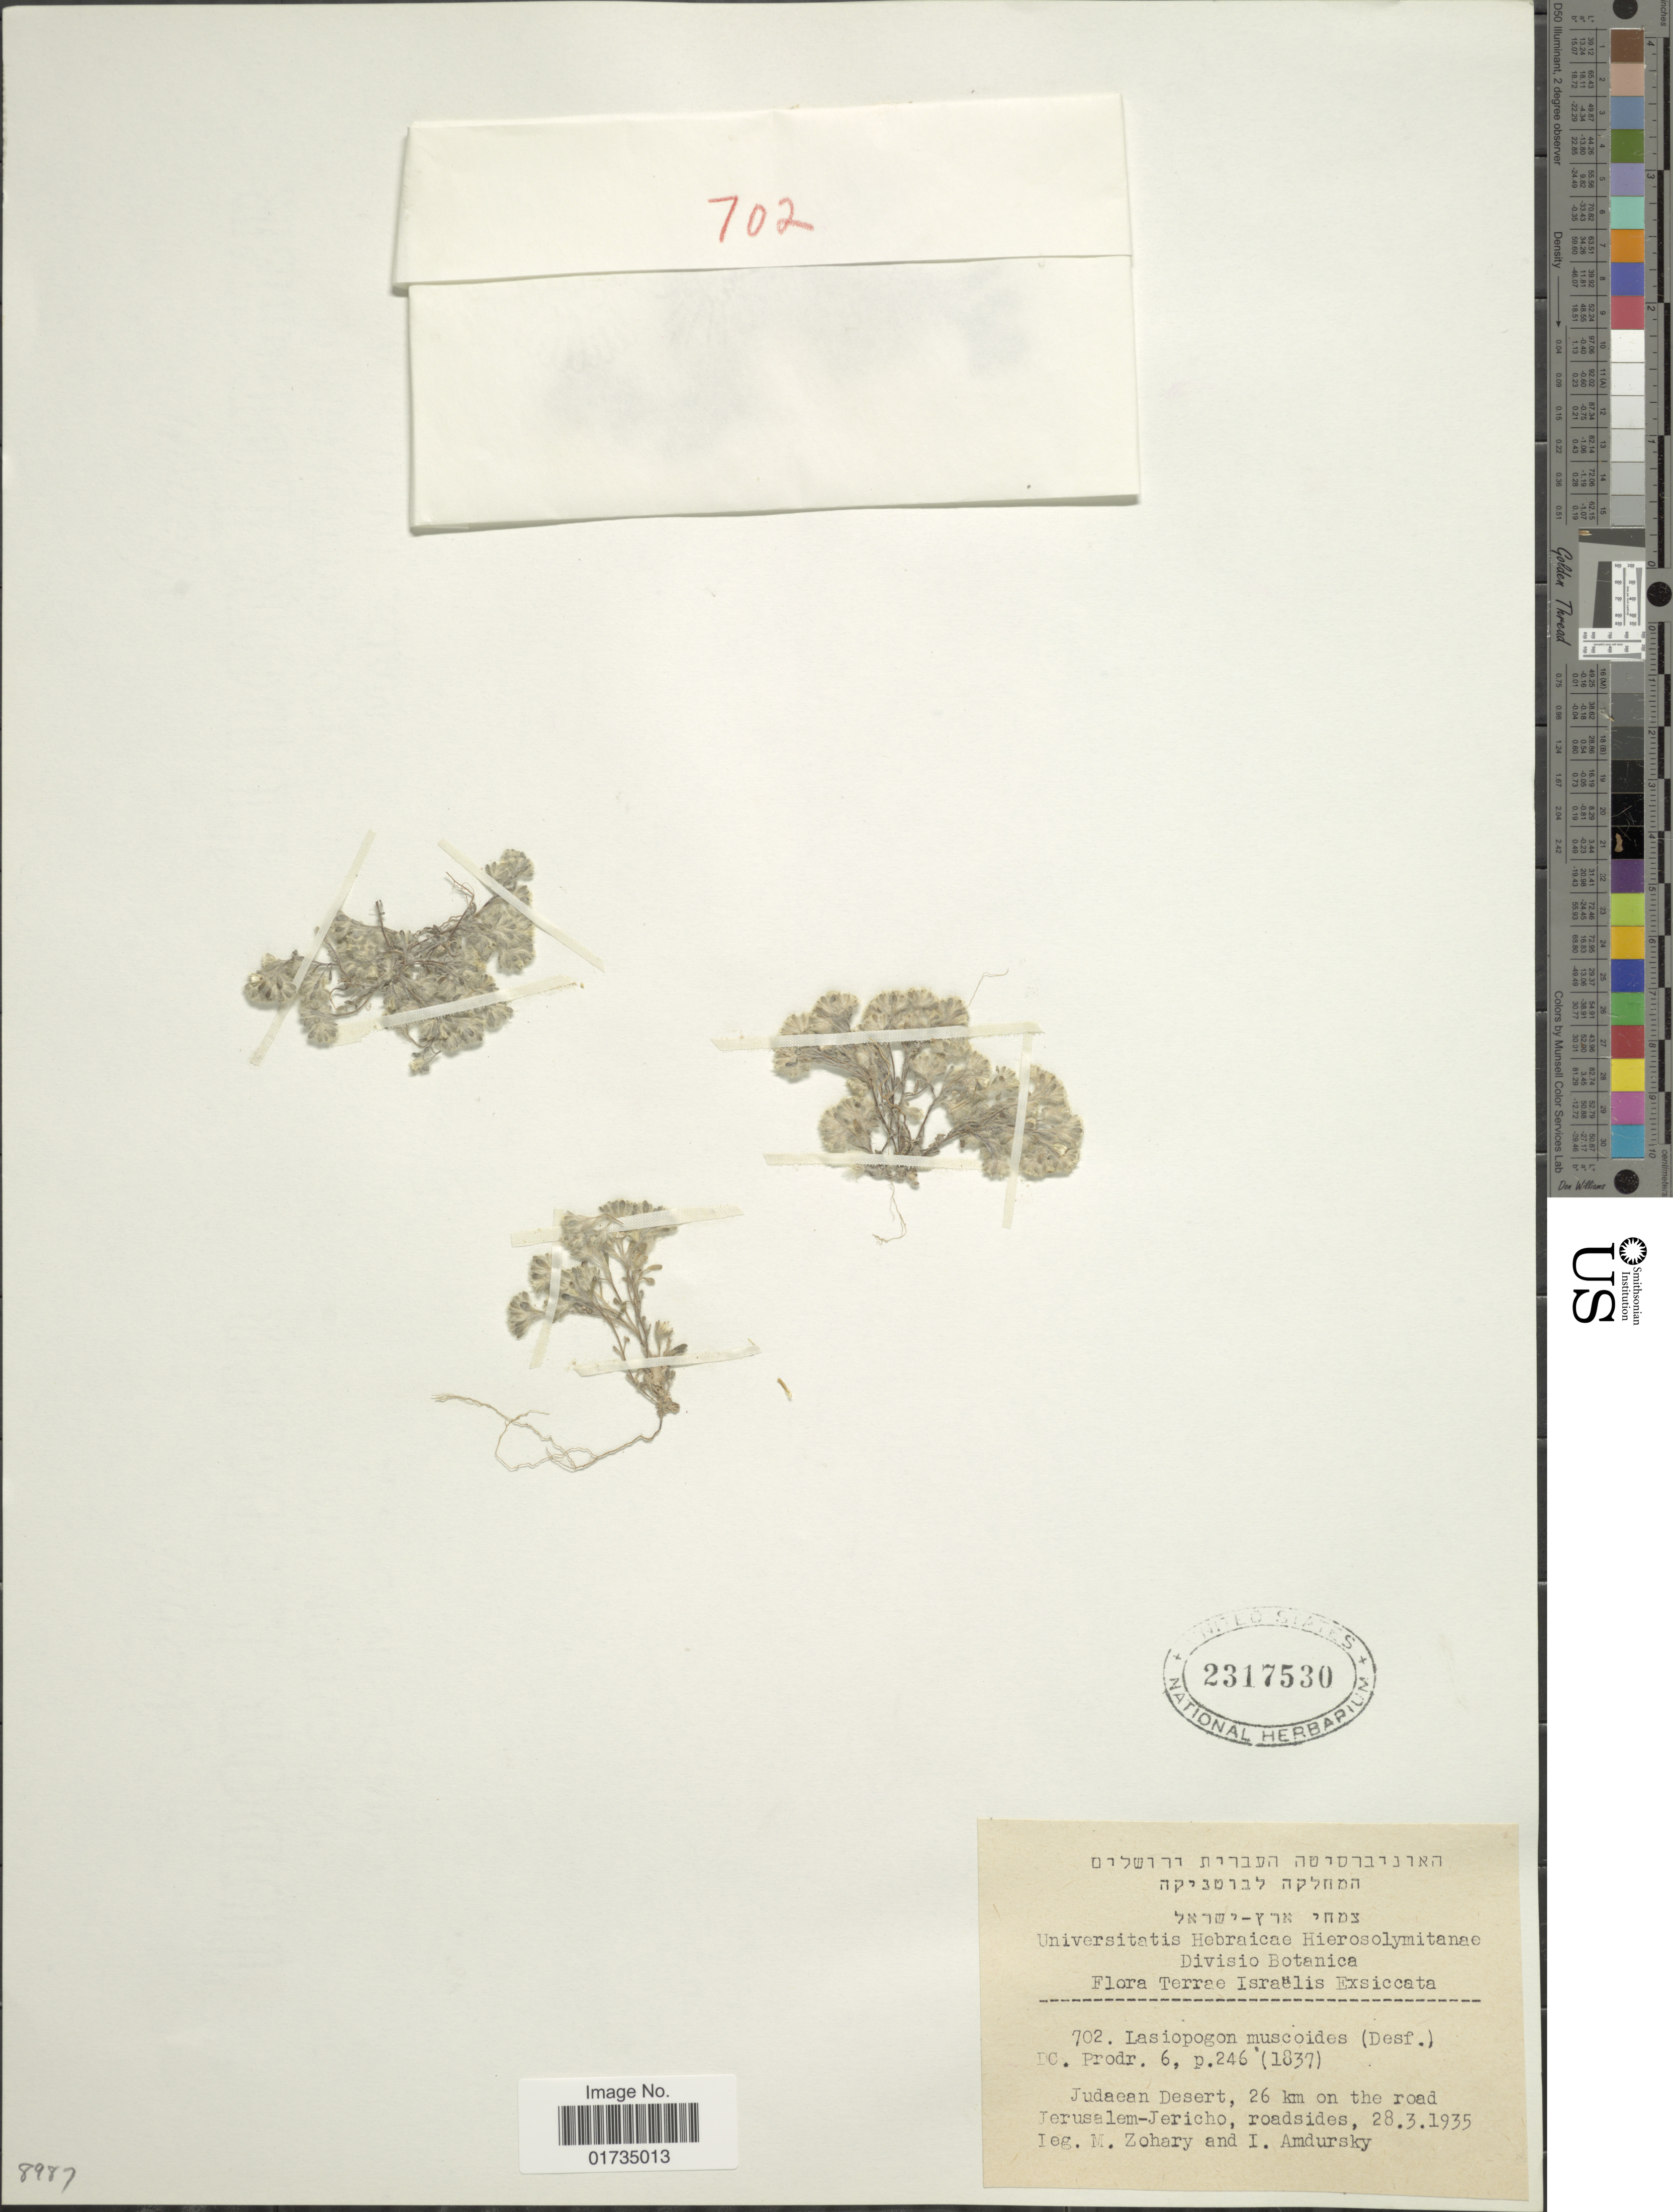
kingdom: Plantae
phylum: Tracheophyta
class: Magnoliopsida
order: Asterales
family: Asteraceae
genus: Lasiopogon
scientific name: Lasiopogon muscoides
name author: (Desf.) DC.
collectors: M. Zohary & I. Amdursky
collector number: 702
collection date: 1935-03-28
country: Israel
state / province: Jerusalem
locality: Judaean Desert, 26 km on the road Jerusalem-Jericho, roadsides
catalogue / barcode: US 2317530